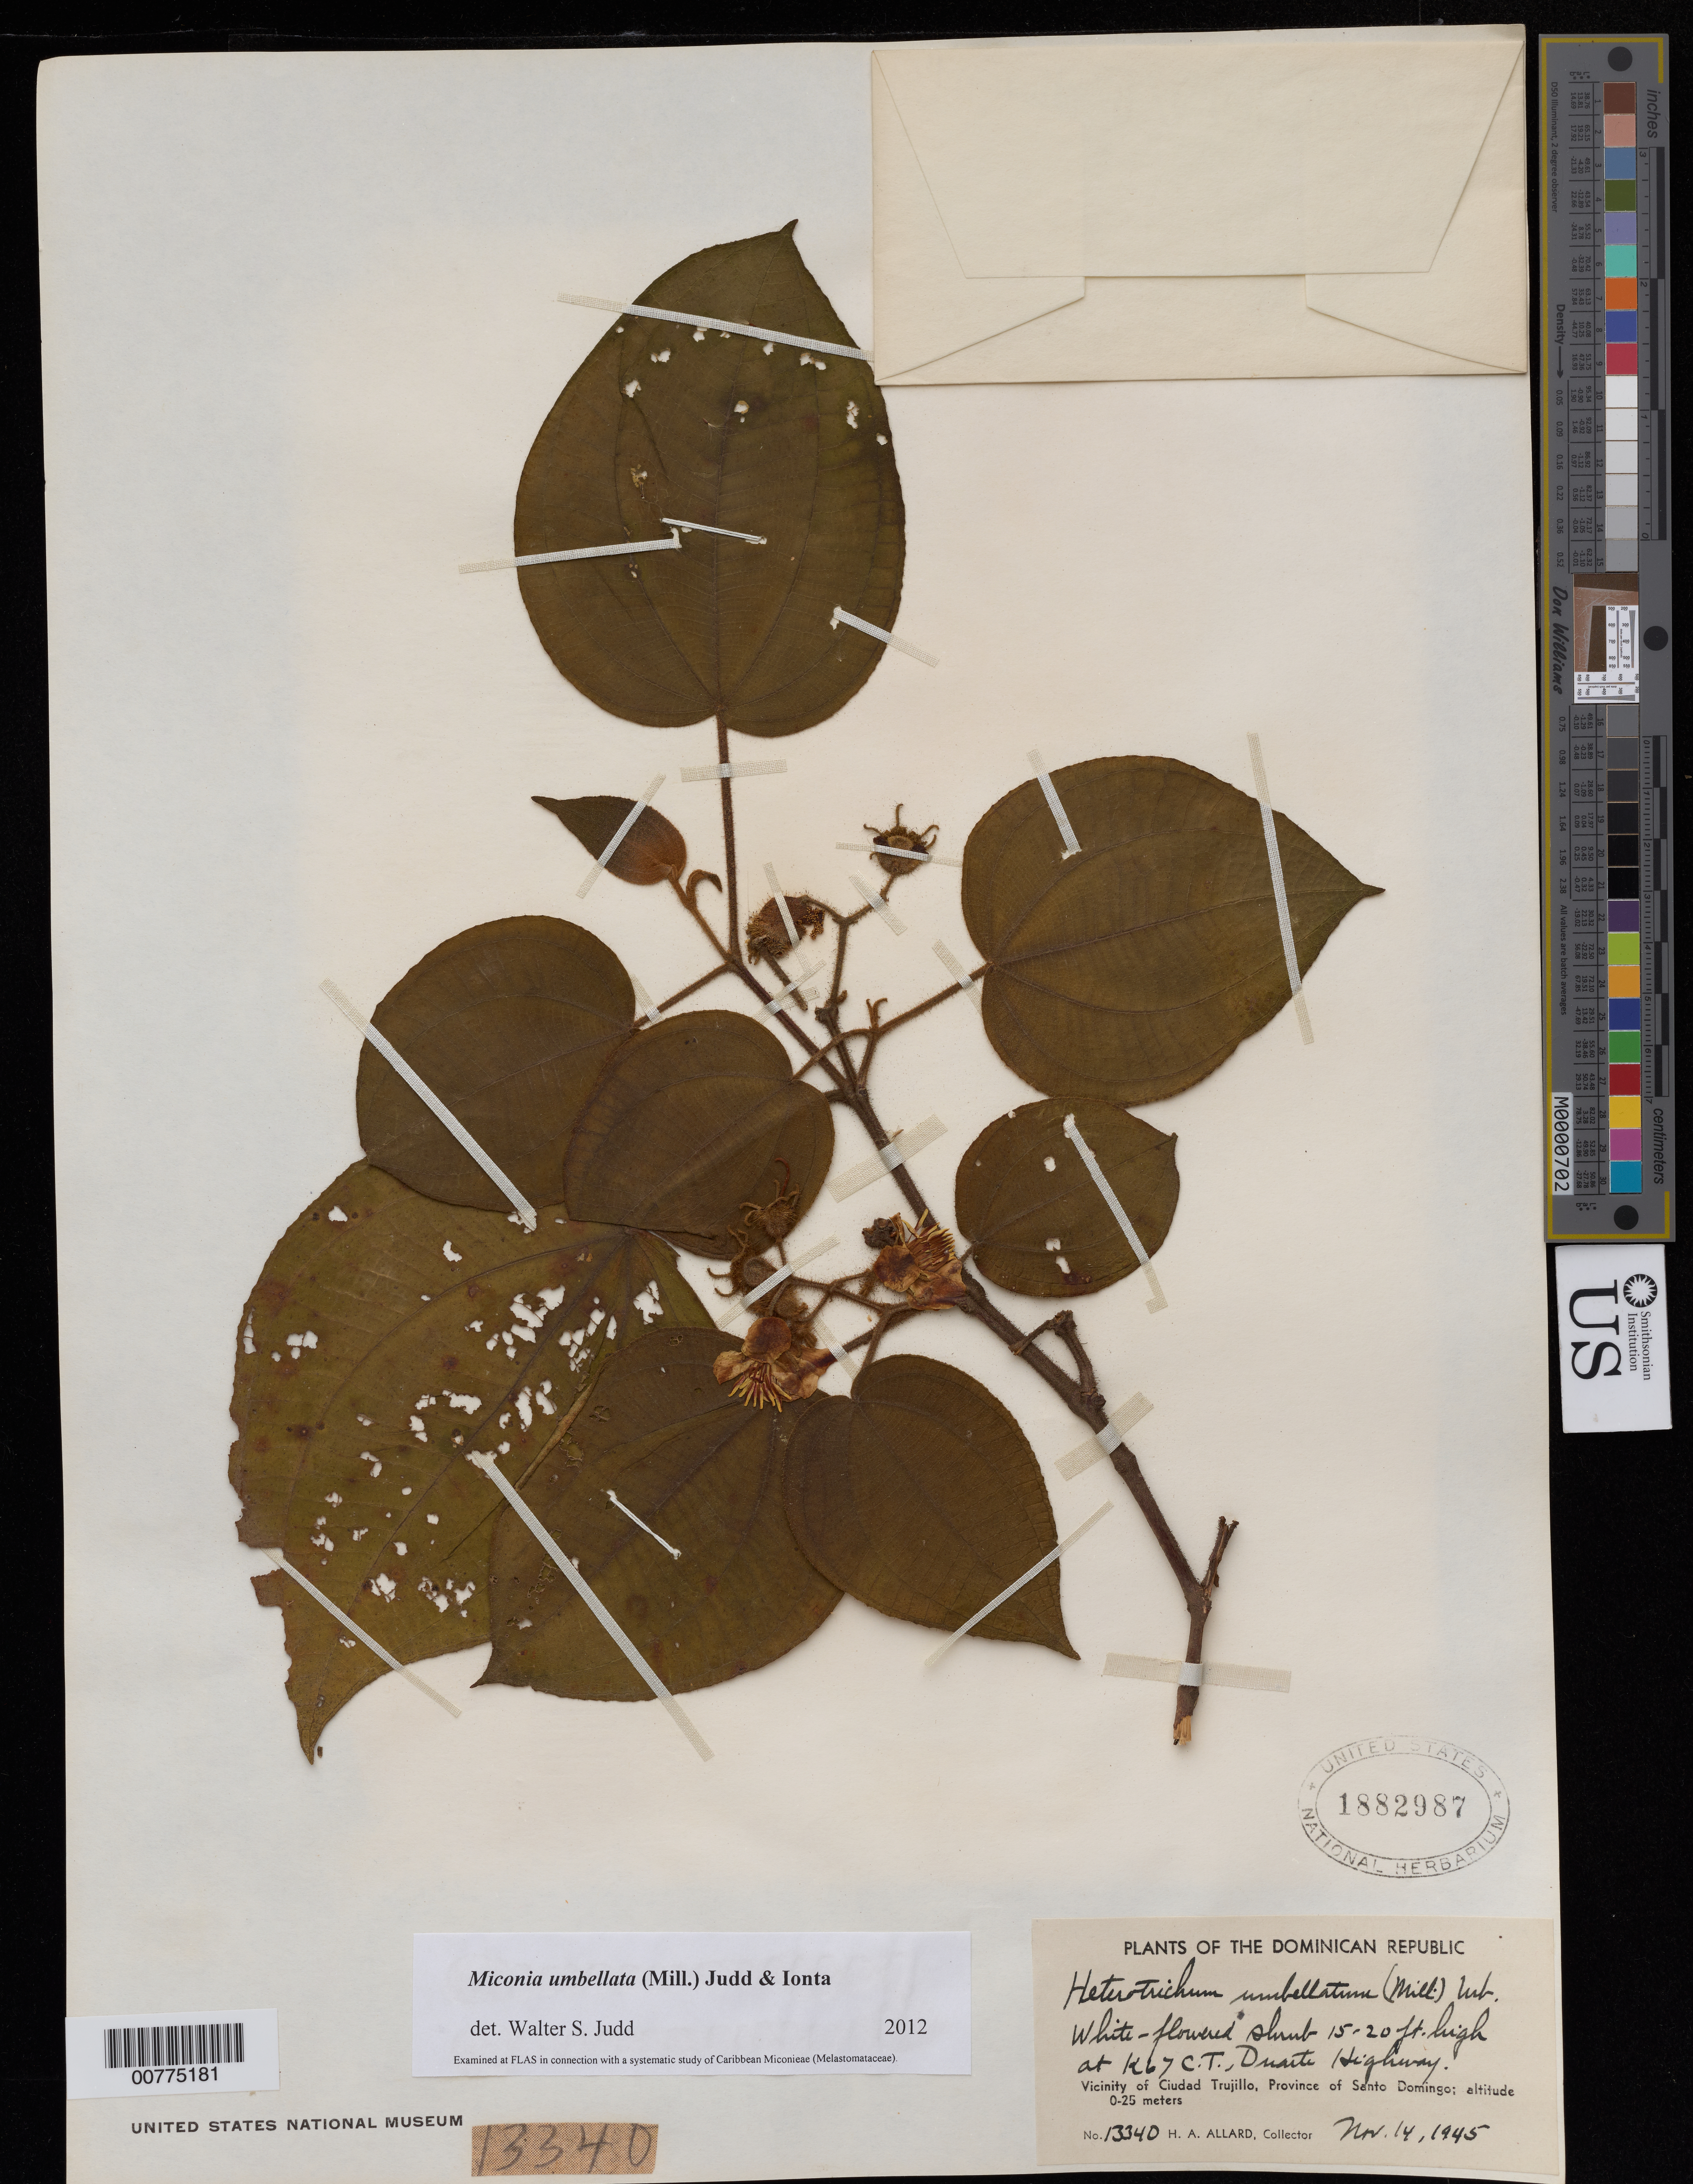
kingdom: Plantae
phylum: Tracheophyta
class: Magnoliopsida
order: Myrtales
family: Melastomataceae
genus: Miconia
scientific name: Miconia umbellata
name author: (Mill.) Judd & Ionta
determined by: Judd, Walter S.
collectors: H. A. Allard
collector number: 13340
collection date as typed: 14 Nov 1945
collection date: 1945-11-14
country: Dominican Republic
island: Hispaniola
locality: Province of Santo Domingo, vicinity of Ciudad Trujillo, at K67 C.T., Duarte Highway.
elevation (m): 0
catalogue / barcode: US 1882987